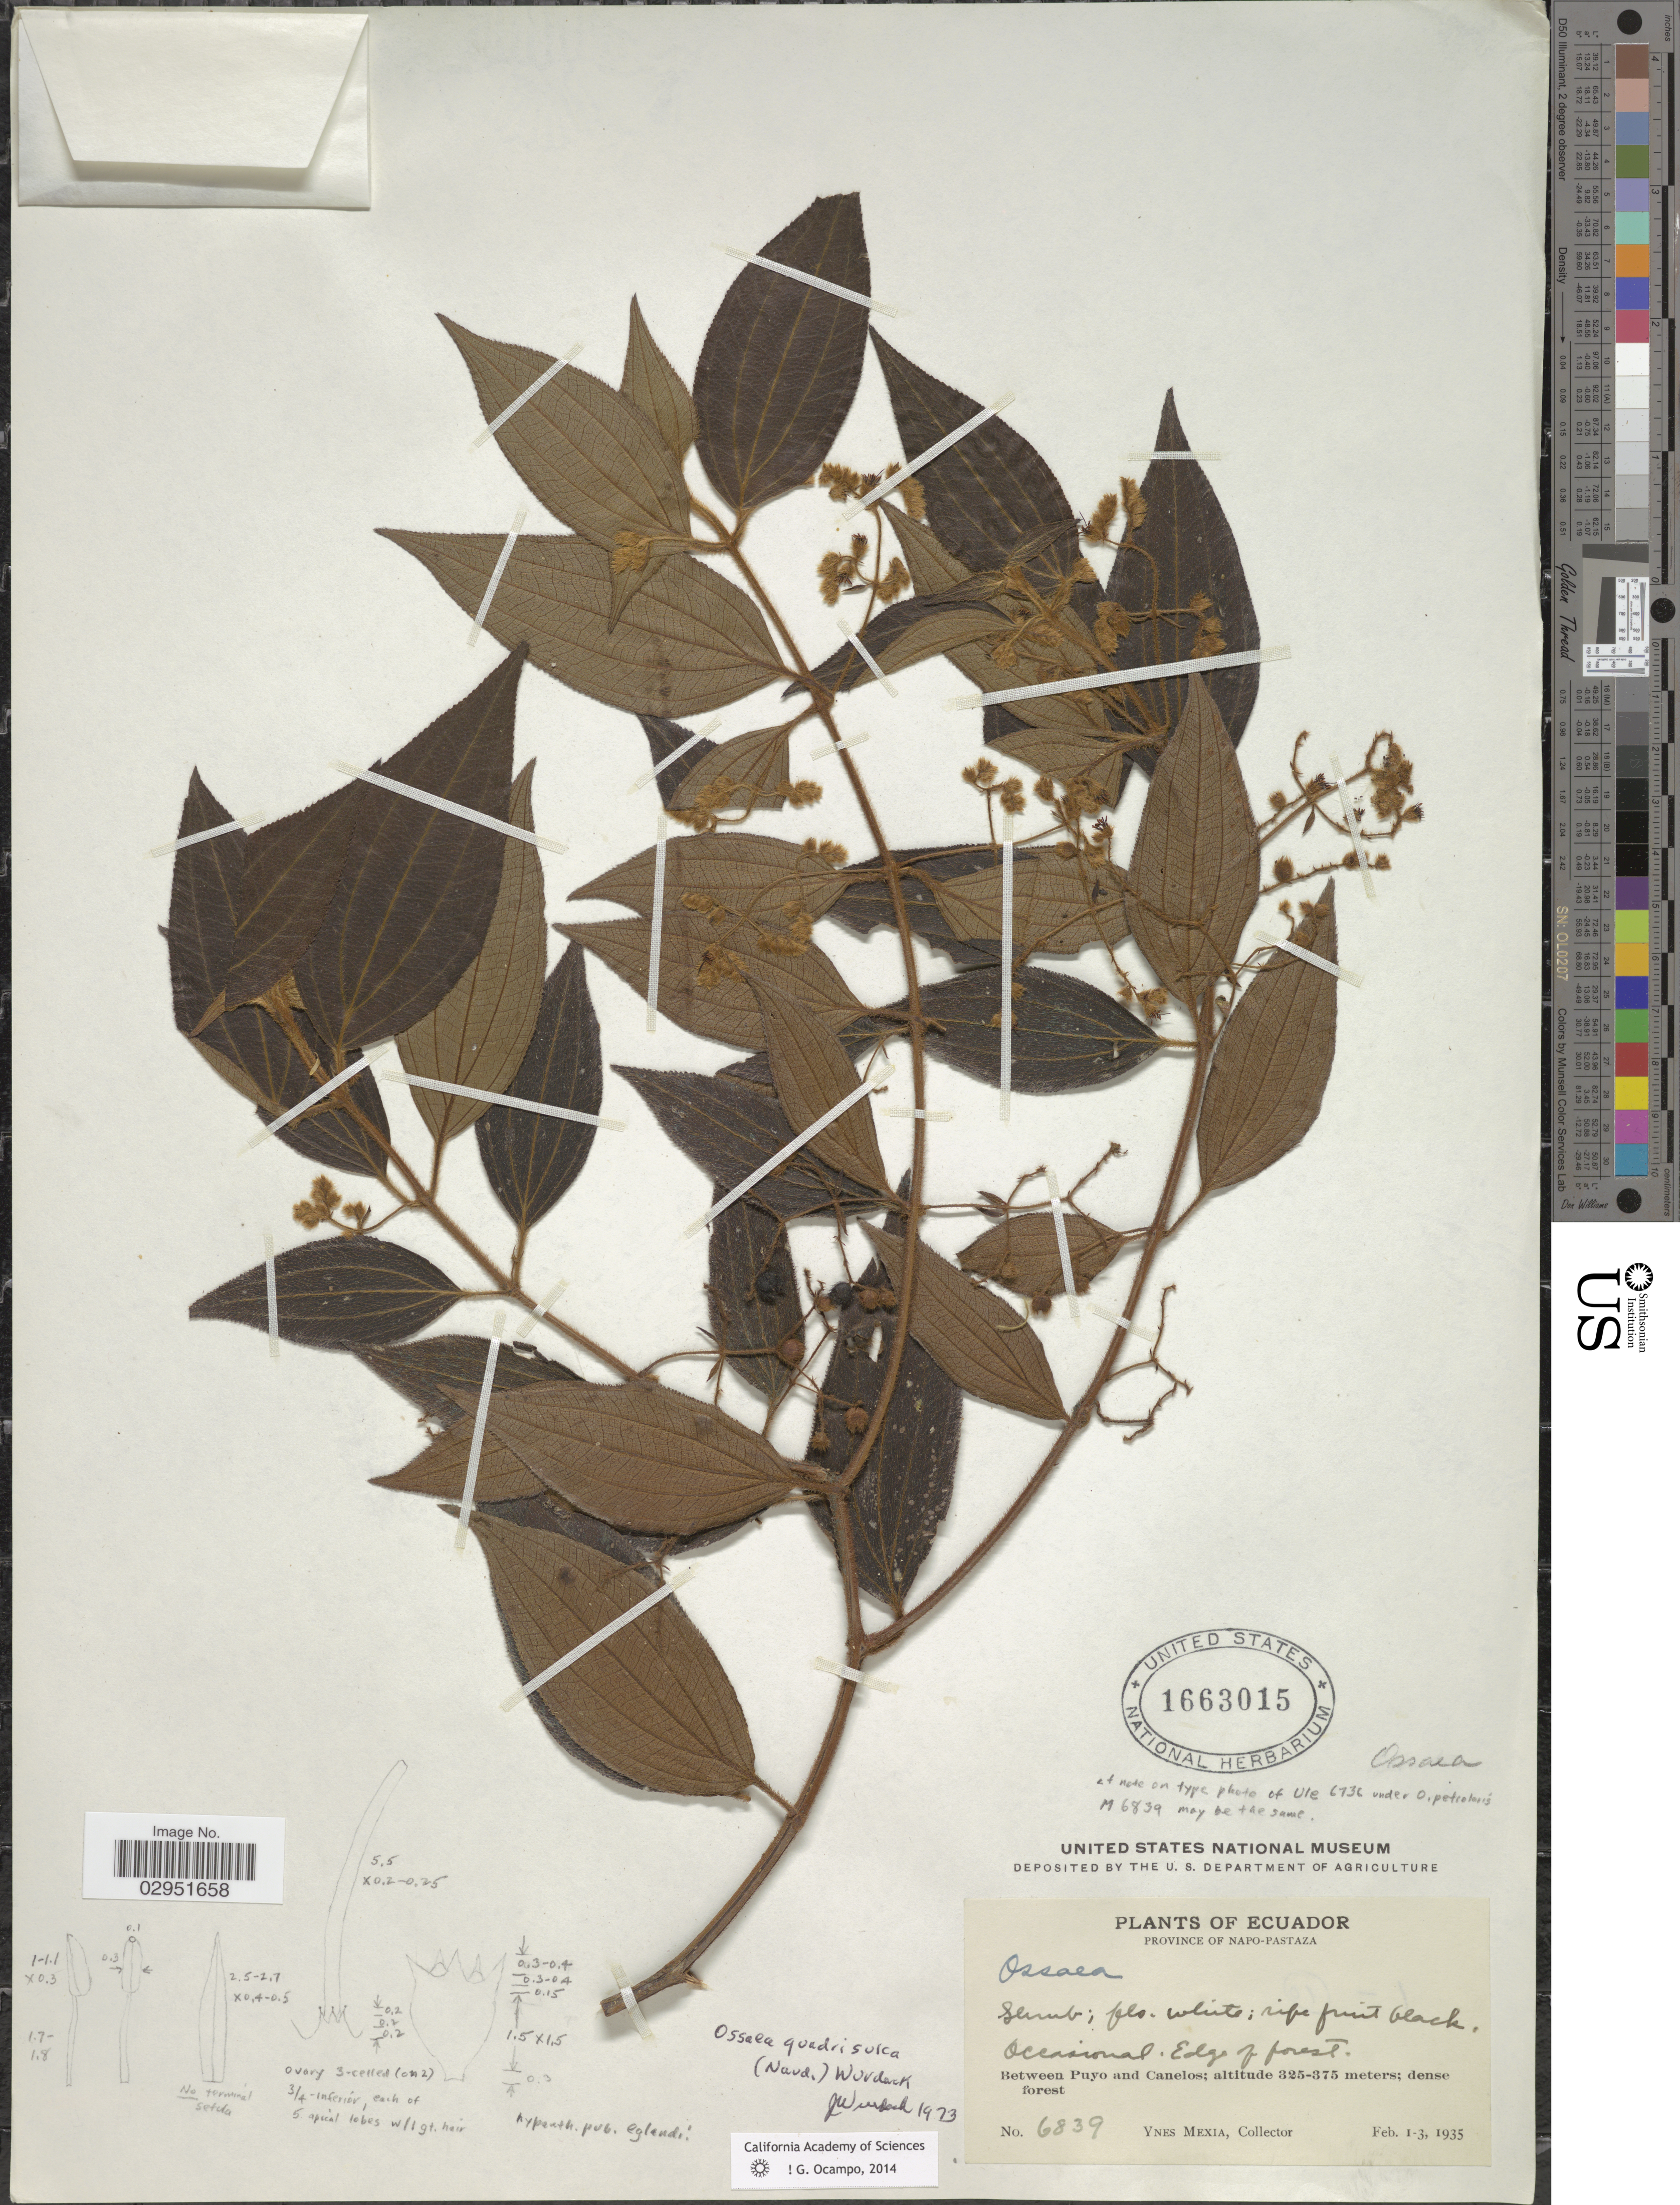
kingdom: Plantae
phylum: Tracheophyta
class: Magnoliopsida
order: Myrtales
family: Melastomataceae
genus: Ossaea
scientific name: Ossaea quadrisulca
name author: (Naudin) Wurdack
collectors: Y. Mexia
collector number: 6839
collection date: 1935-02-01/1935-02-03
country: Ecuador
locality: Province of Napo-Pastaza. Between Puyo and Canelos.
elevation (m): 325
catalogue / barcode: US 1663015